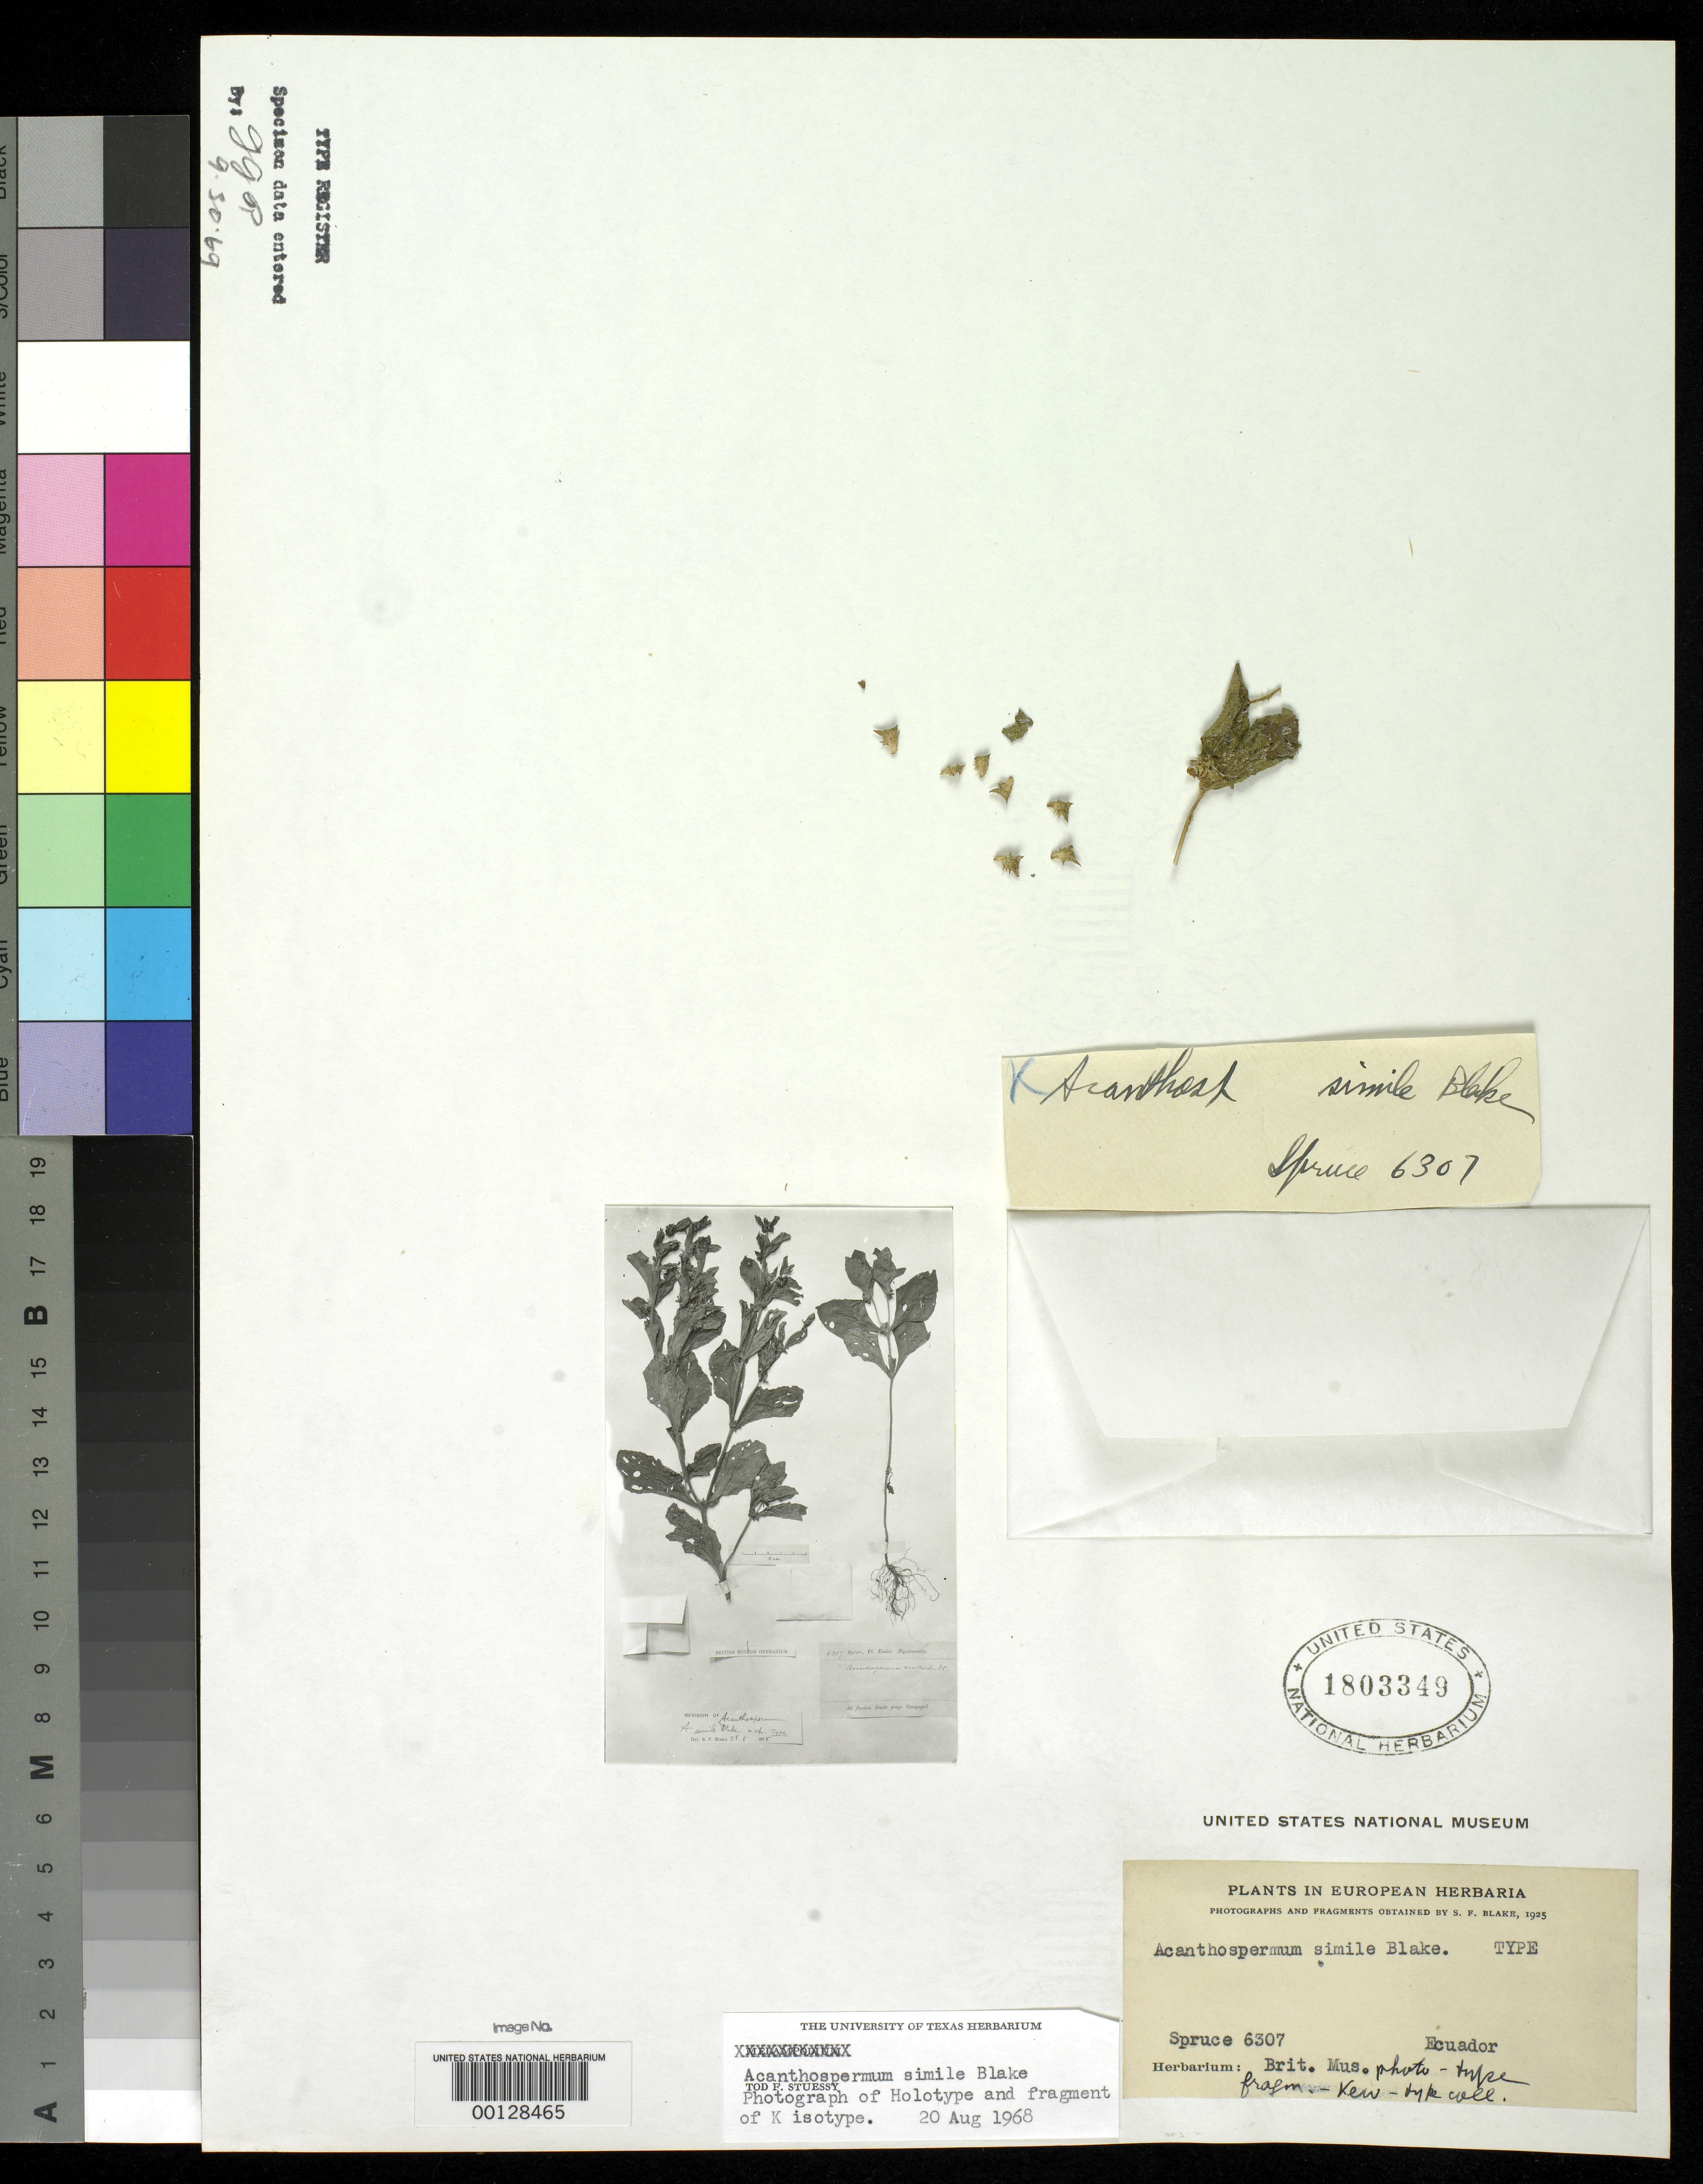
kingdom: Plantae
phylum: Tracheophyta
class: Magnoliopsida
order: Asterales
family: Asteraceae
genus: Acanthospermum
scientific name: Acanthospermum simile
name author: S.F. Blake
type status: Type Fragment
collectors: R. Spruce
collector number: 6307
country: Ecuador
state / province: Guayas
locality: Near Guayaquil.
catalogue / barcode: US 1803349